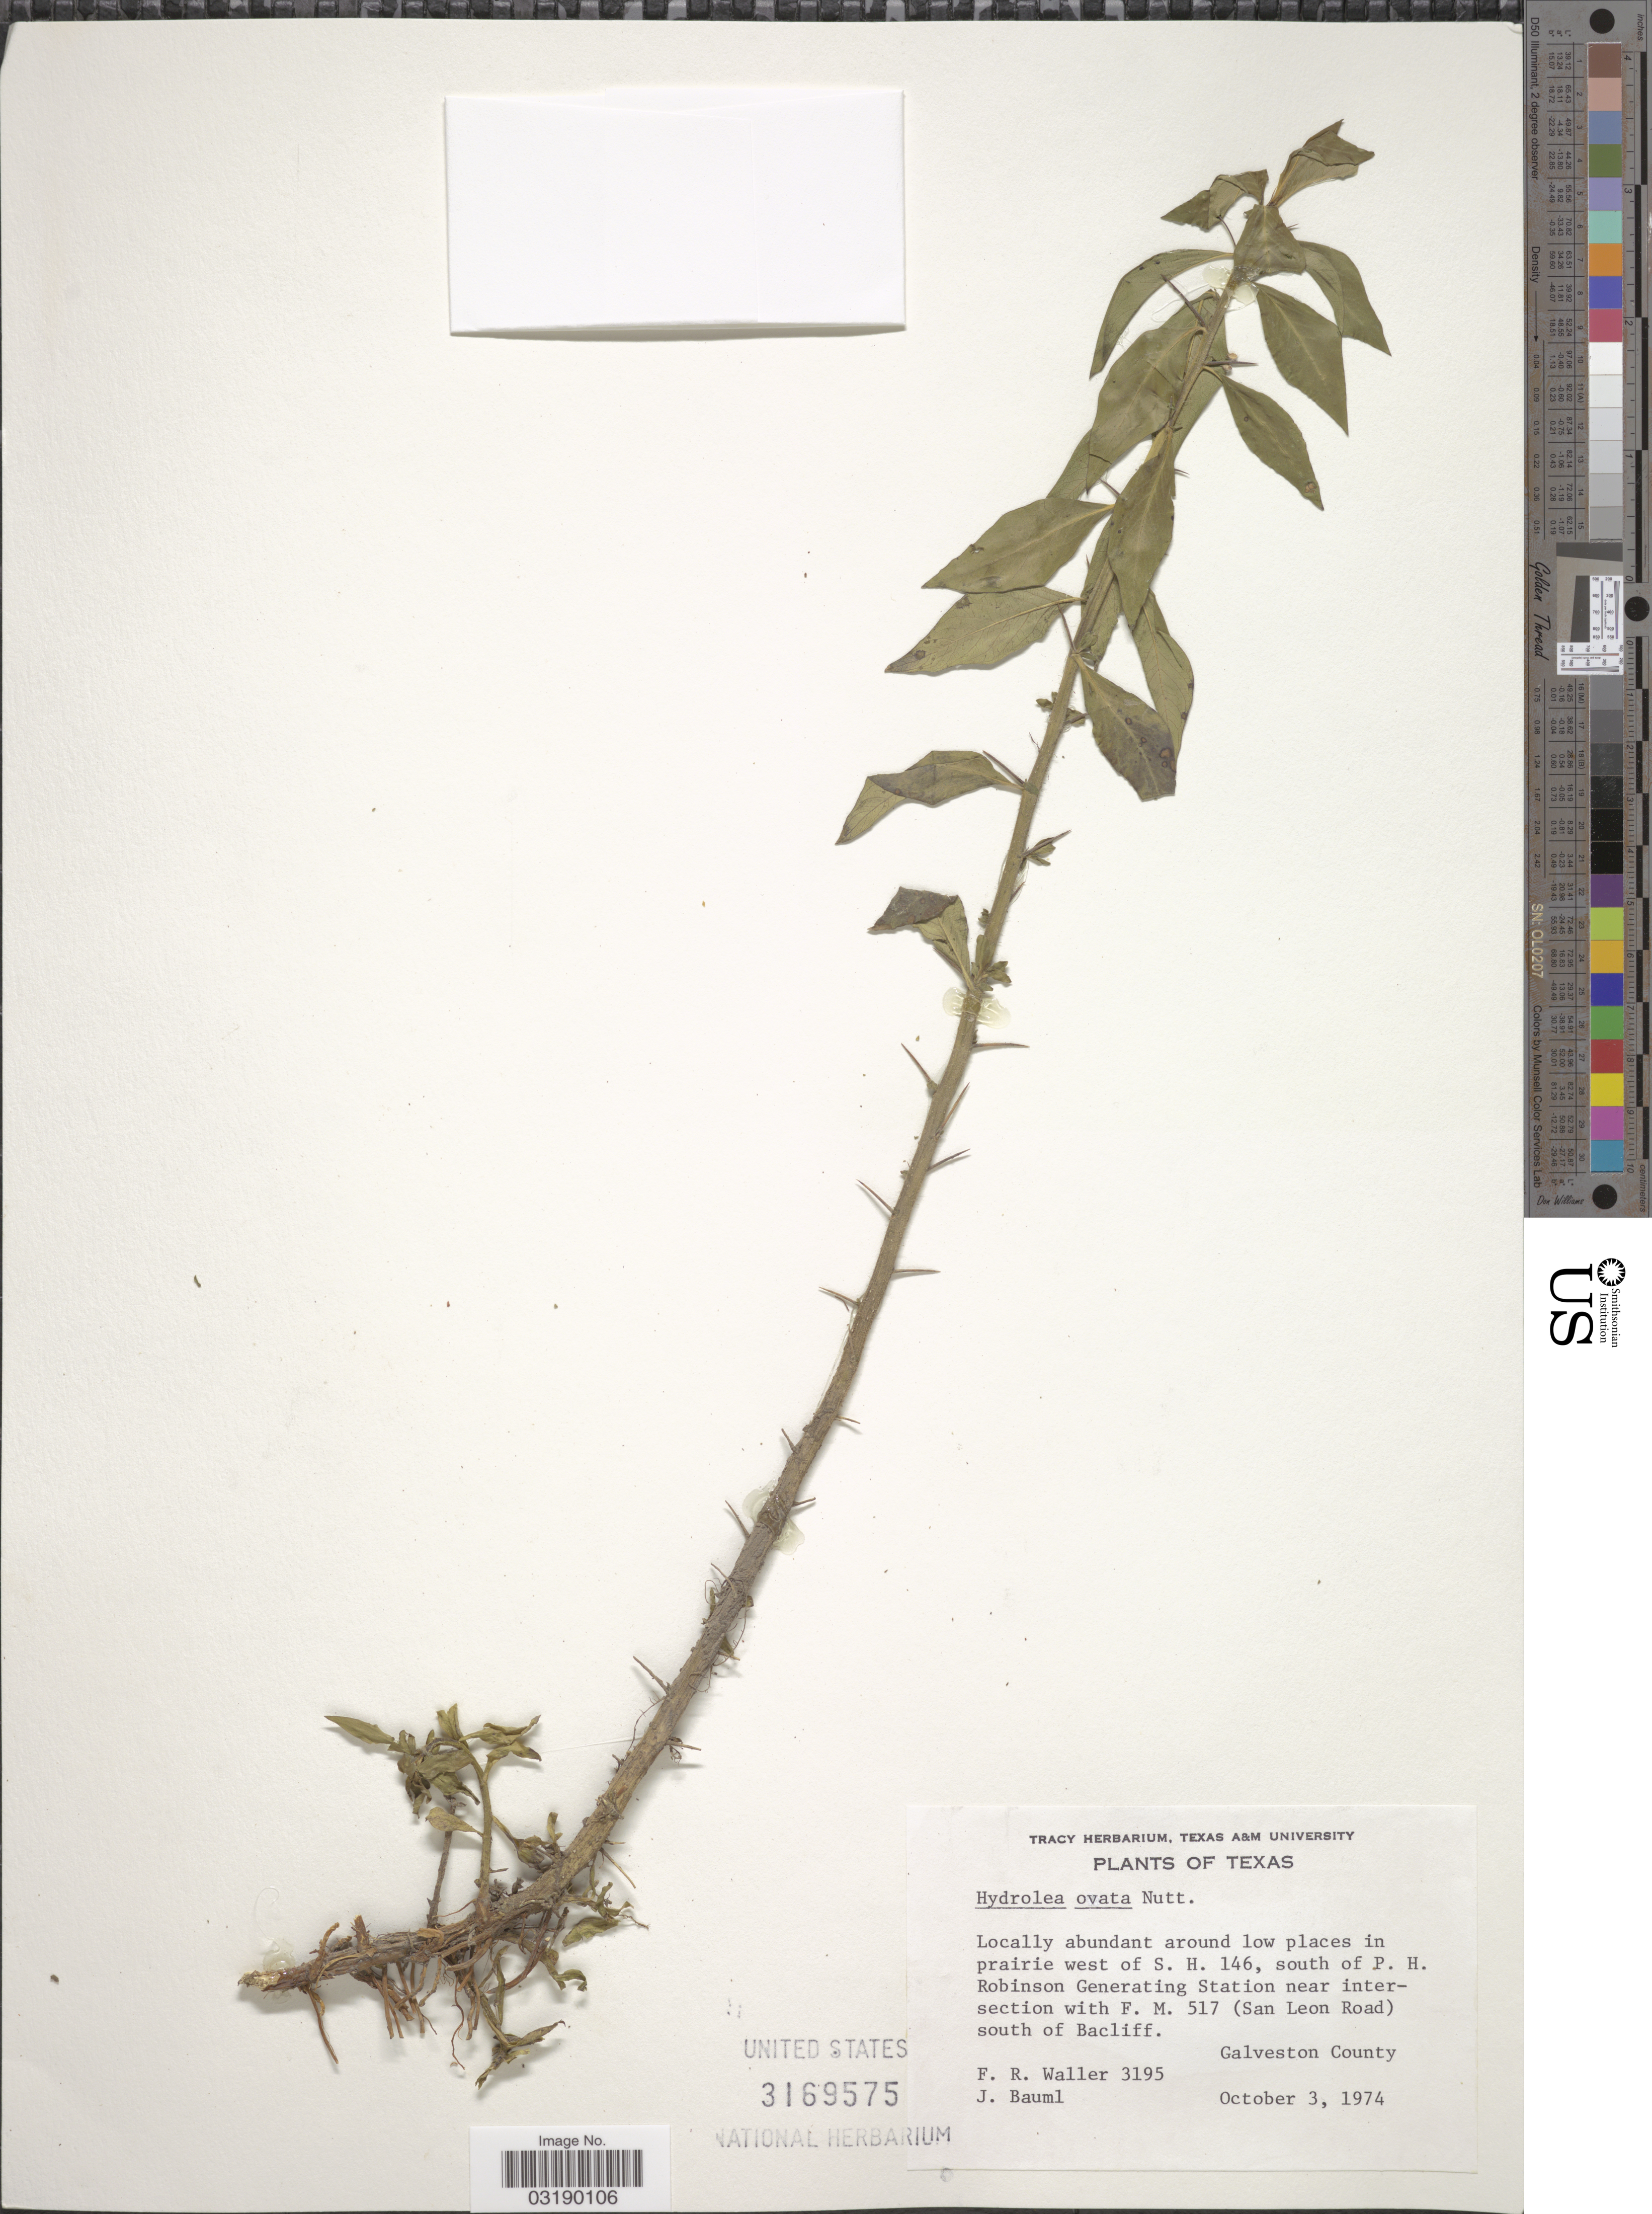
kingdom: Plantae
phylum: Tracheophyta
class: Magnoliopsida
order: Solanales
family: Hydroleaceae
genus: Hydrolea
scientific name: Hydrolea ovata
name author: Nutt. ex Choisy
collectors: F. R. Waller & J. Bauml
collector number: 3195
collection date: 1974-10-03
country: United States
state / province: Texas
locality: Locally abundant around low places in prairie west of S. H. 146, south of P. H. Robinson Generating Station near intersection with F. M. 517 (San Leon Road) south of Bacliff. Galveston County.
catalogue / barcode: US 3169575